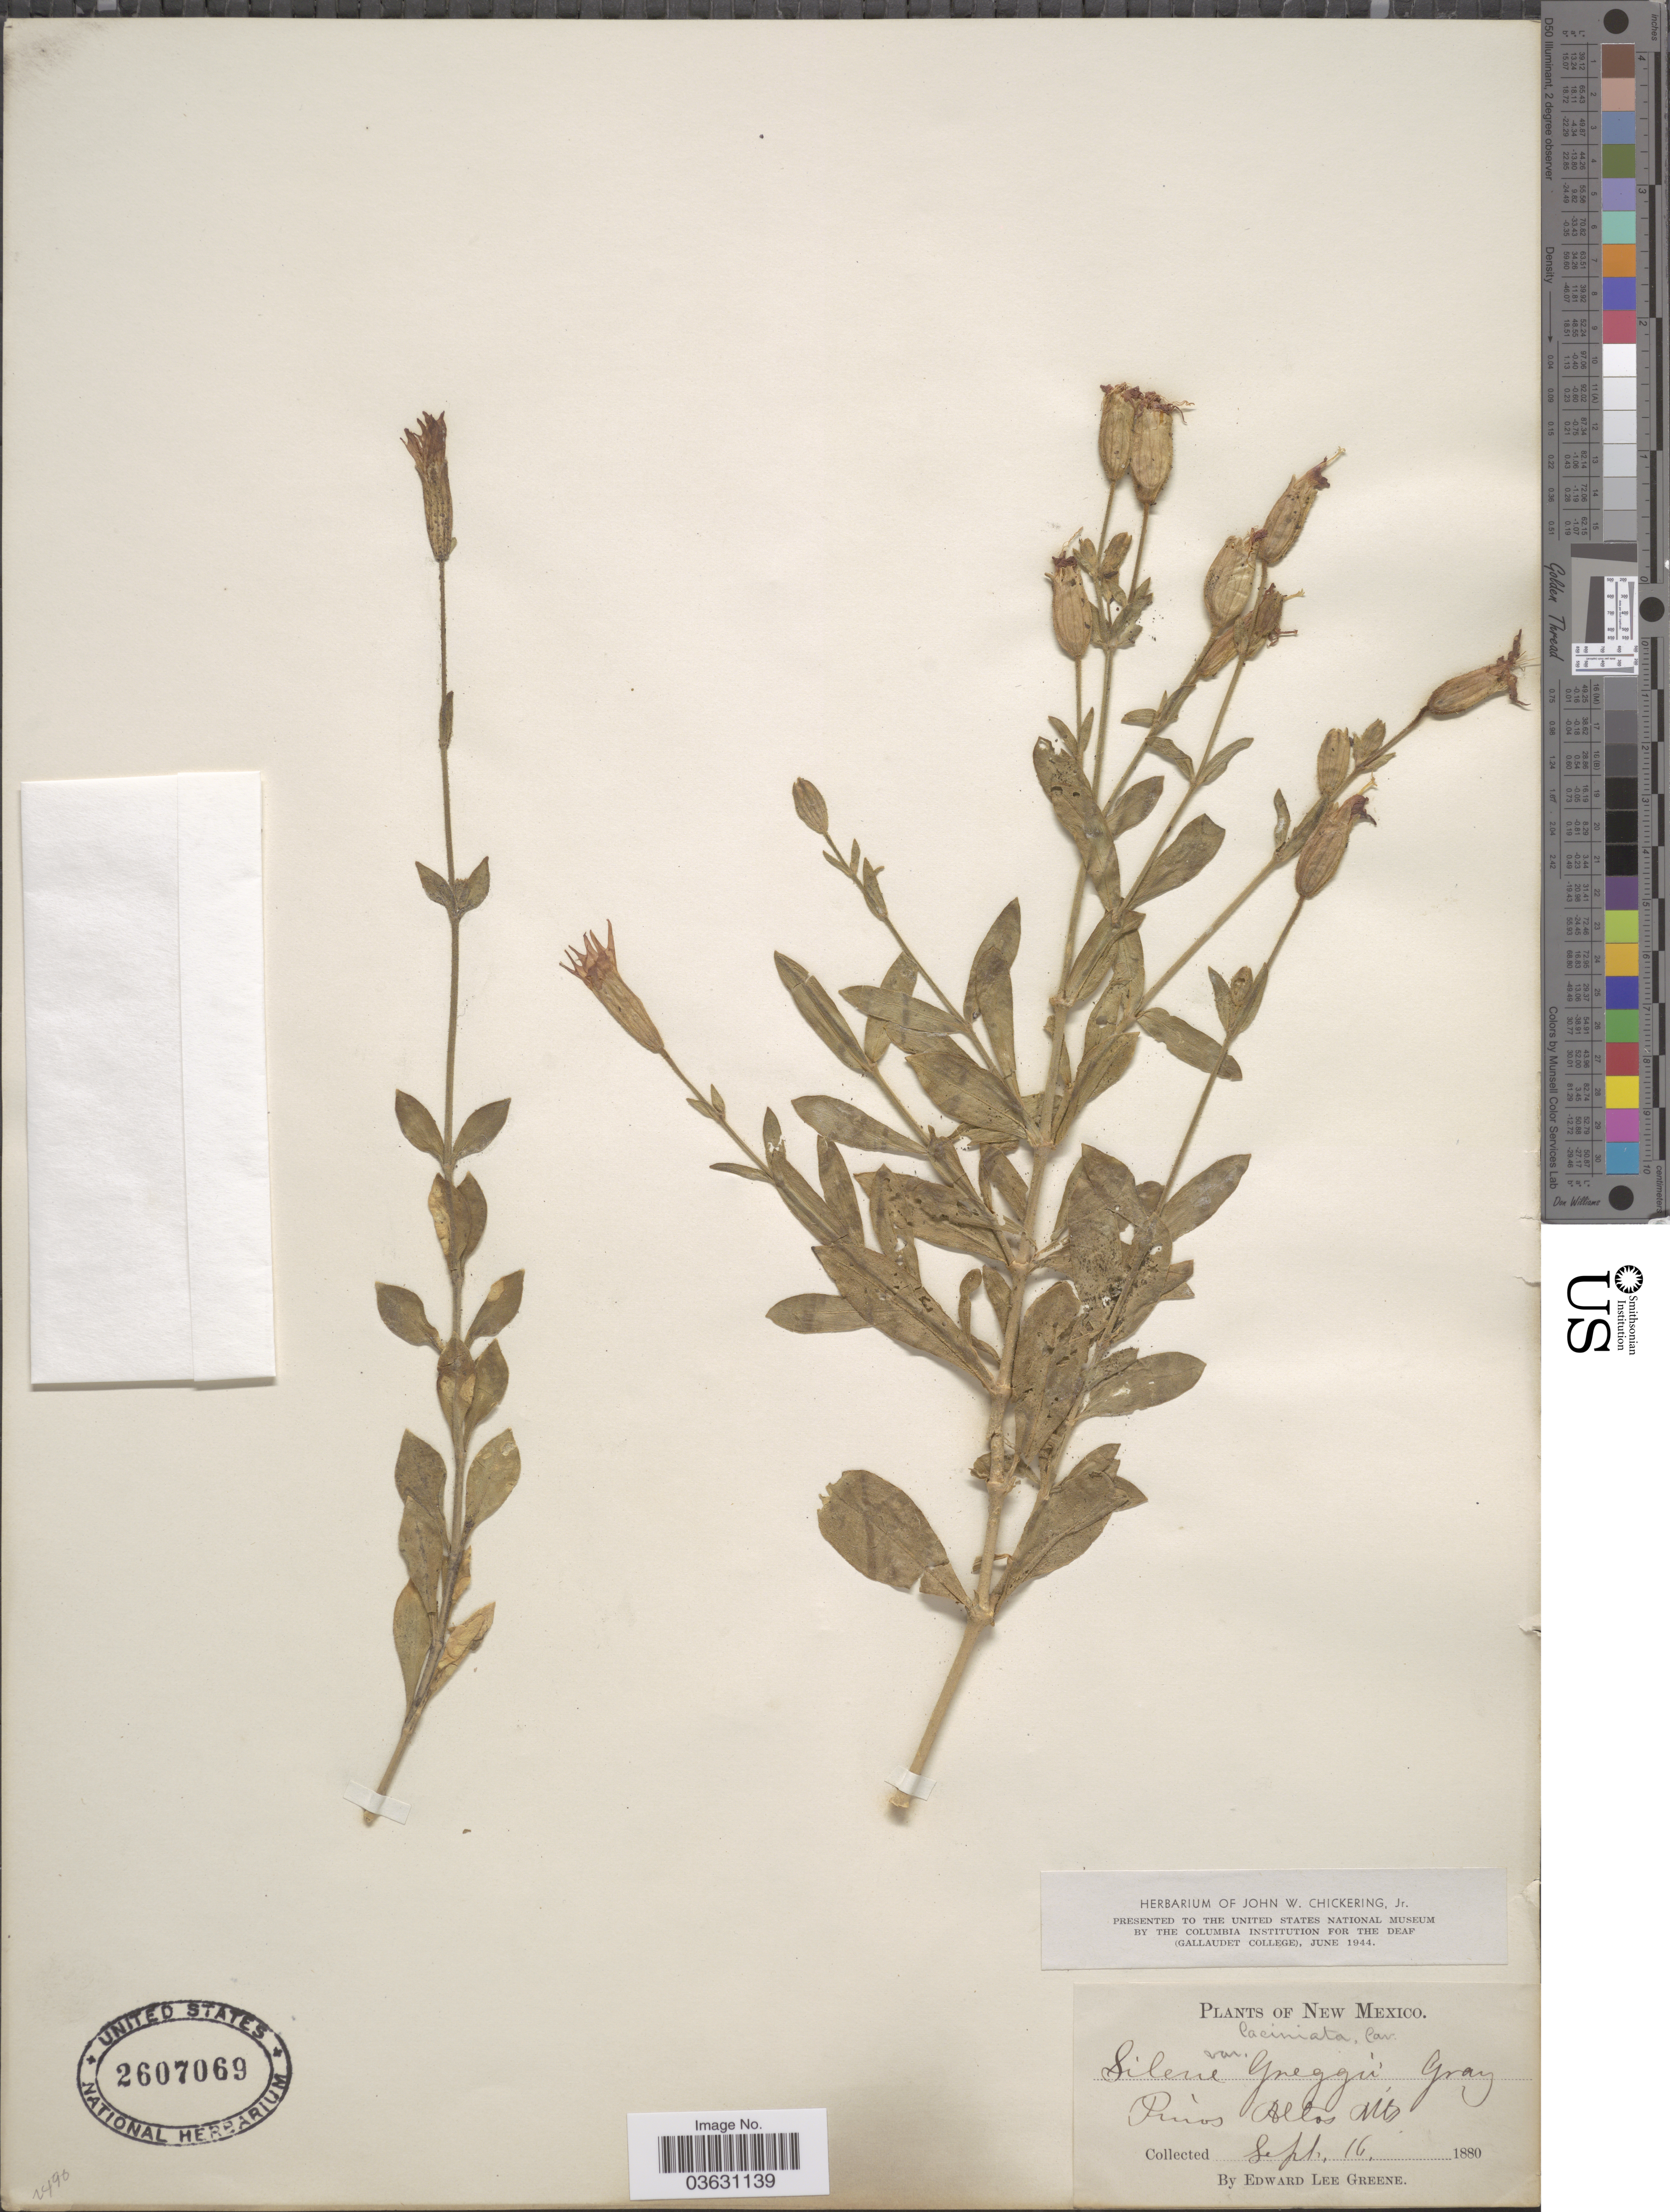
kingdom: Plantae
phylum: Tracheophyta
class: Magnoliopsida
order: Caryophyllales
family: Caryophyllaceae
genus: Silene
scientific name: Silene laciniata subsp. greggii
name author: (A. Gray) C.L. Hitchc. & Maguire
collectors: E. L. Greene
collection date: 1880-09-16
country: United States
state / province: New Mexico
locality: Pinos Altos Mts.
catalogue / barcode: US 2607069